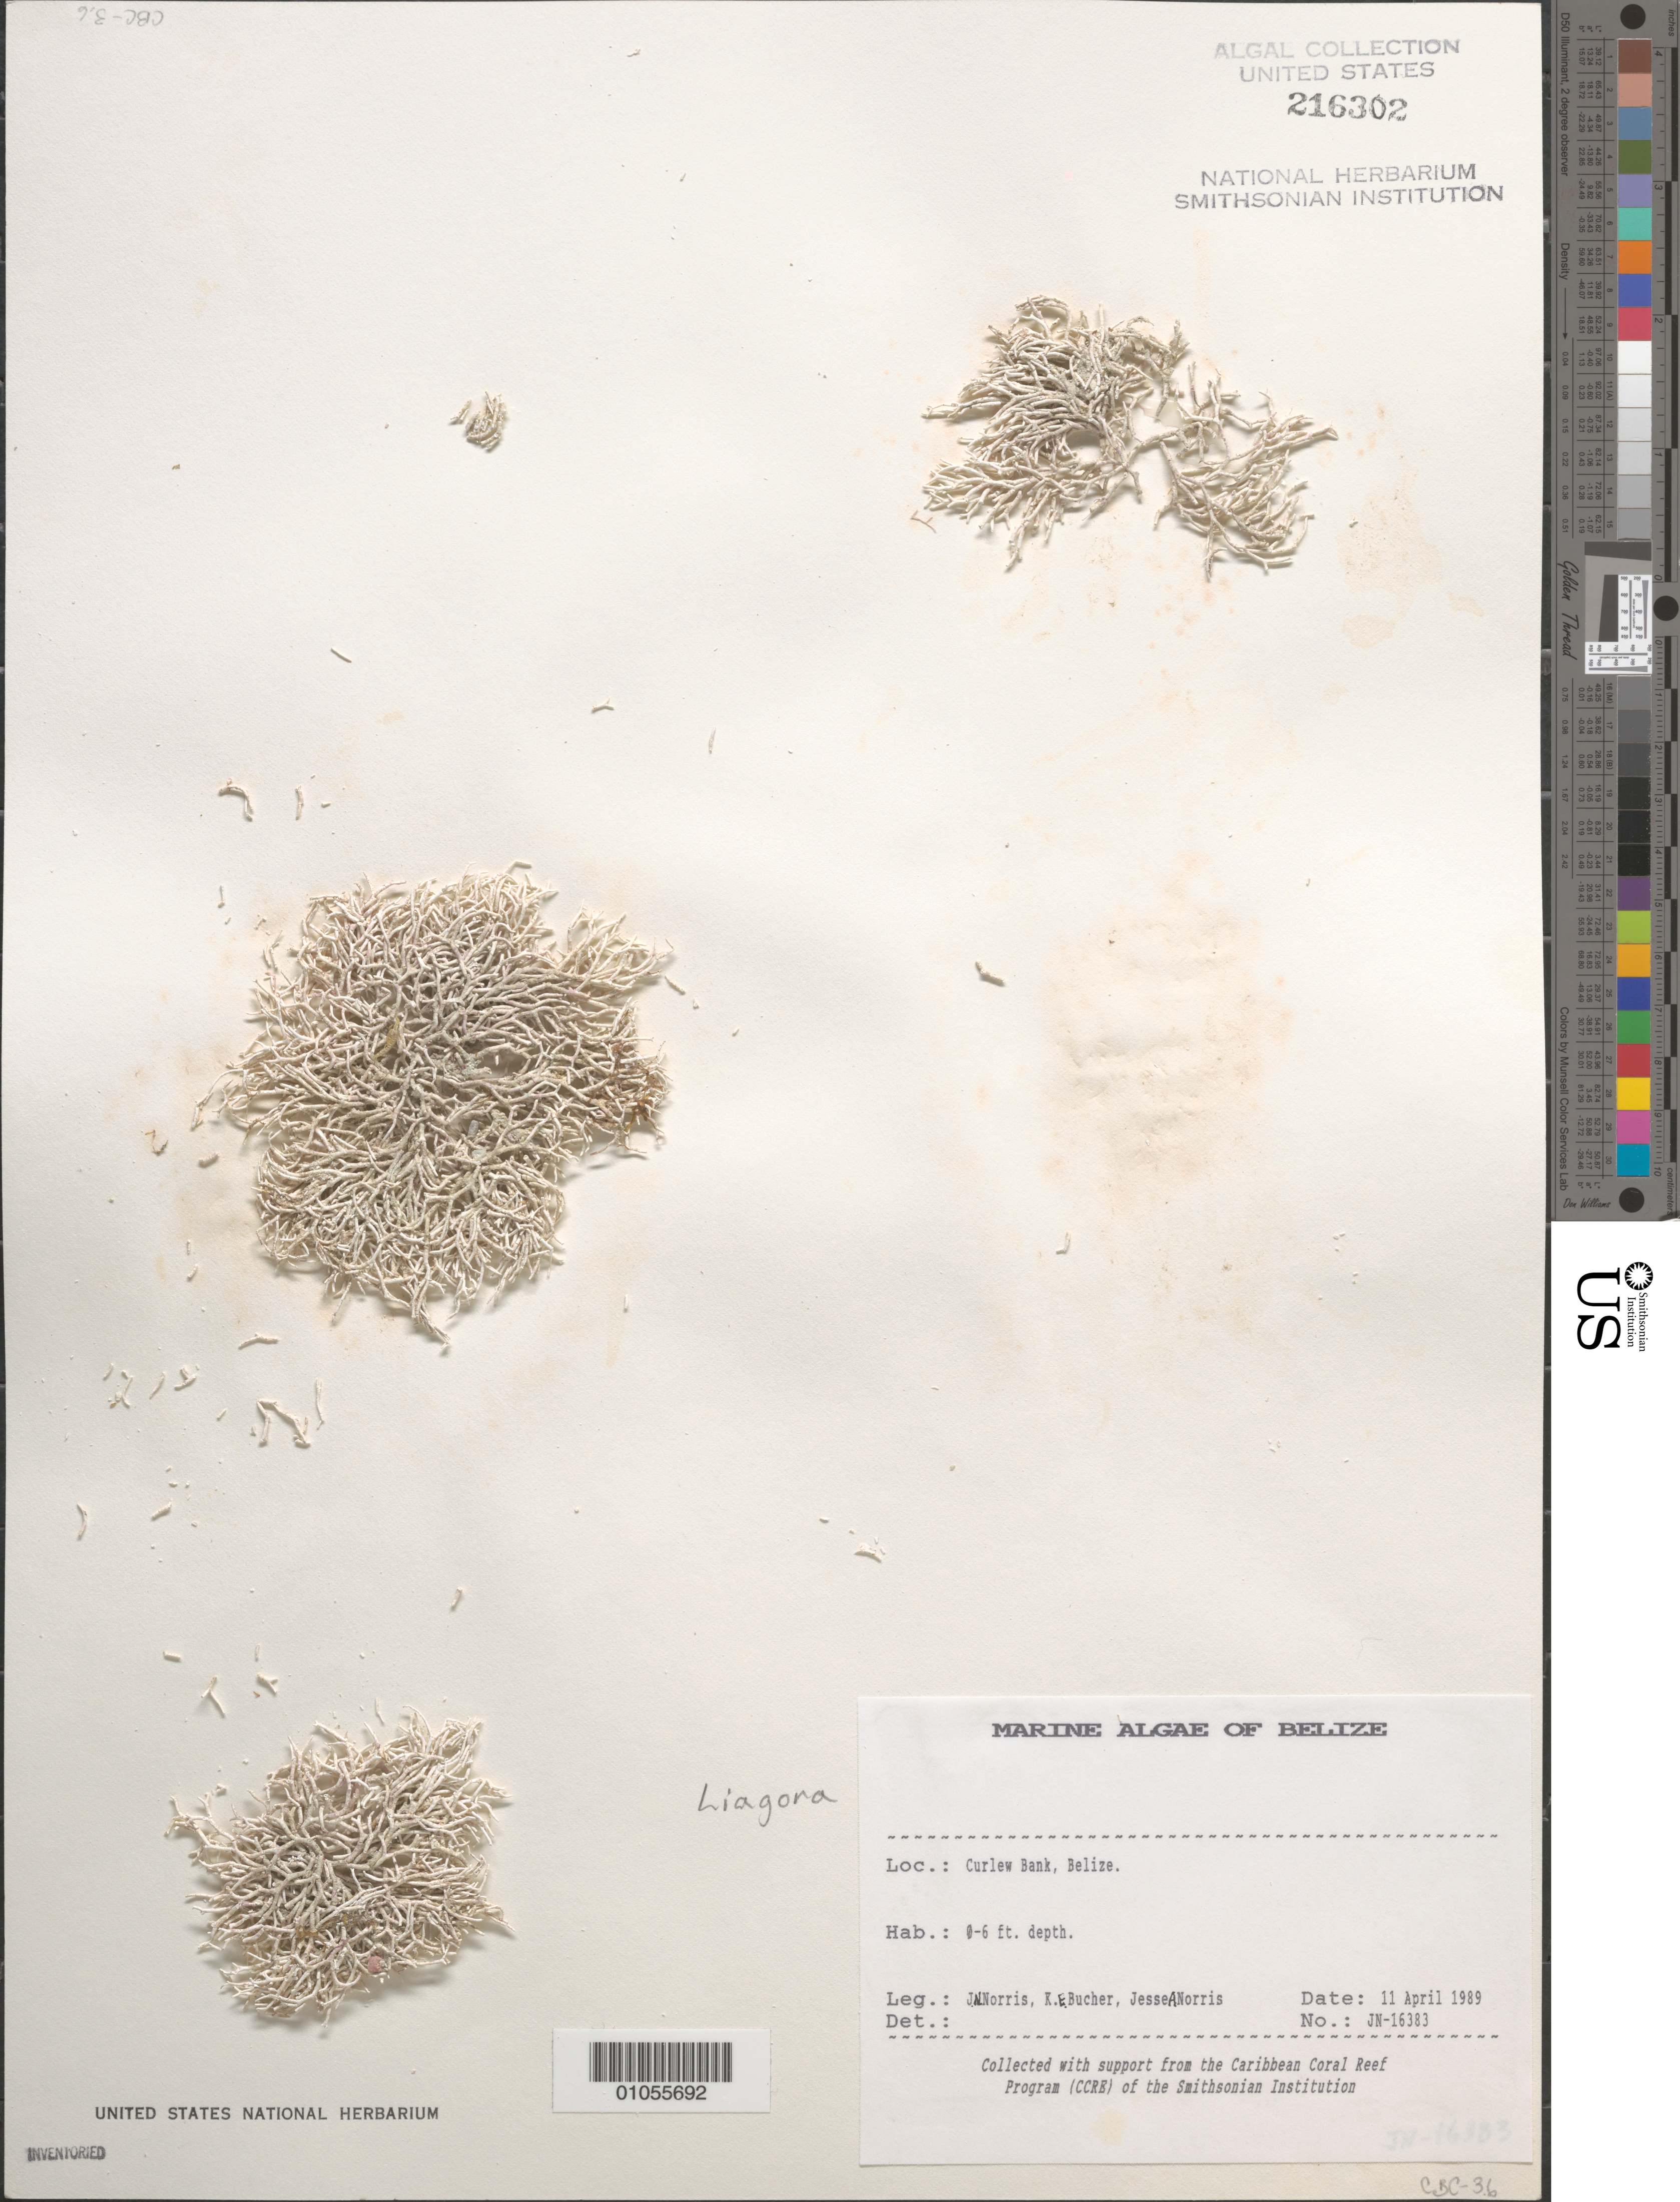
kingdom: Plantae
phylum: Rhodophyta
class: Florideophyceae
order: Nemaliales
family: Liagoraceae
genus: Liagora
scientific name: Liagora sp.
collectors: J. N. Norris, K. E. Bucher & J. A. Norris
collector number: JN-16383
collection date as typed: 11 Apr 1989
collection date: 1989-04-11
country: Belize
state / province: Stann Creek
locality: Curlew Bank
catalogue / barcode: US 216302